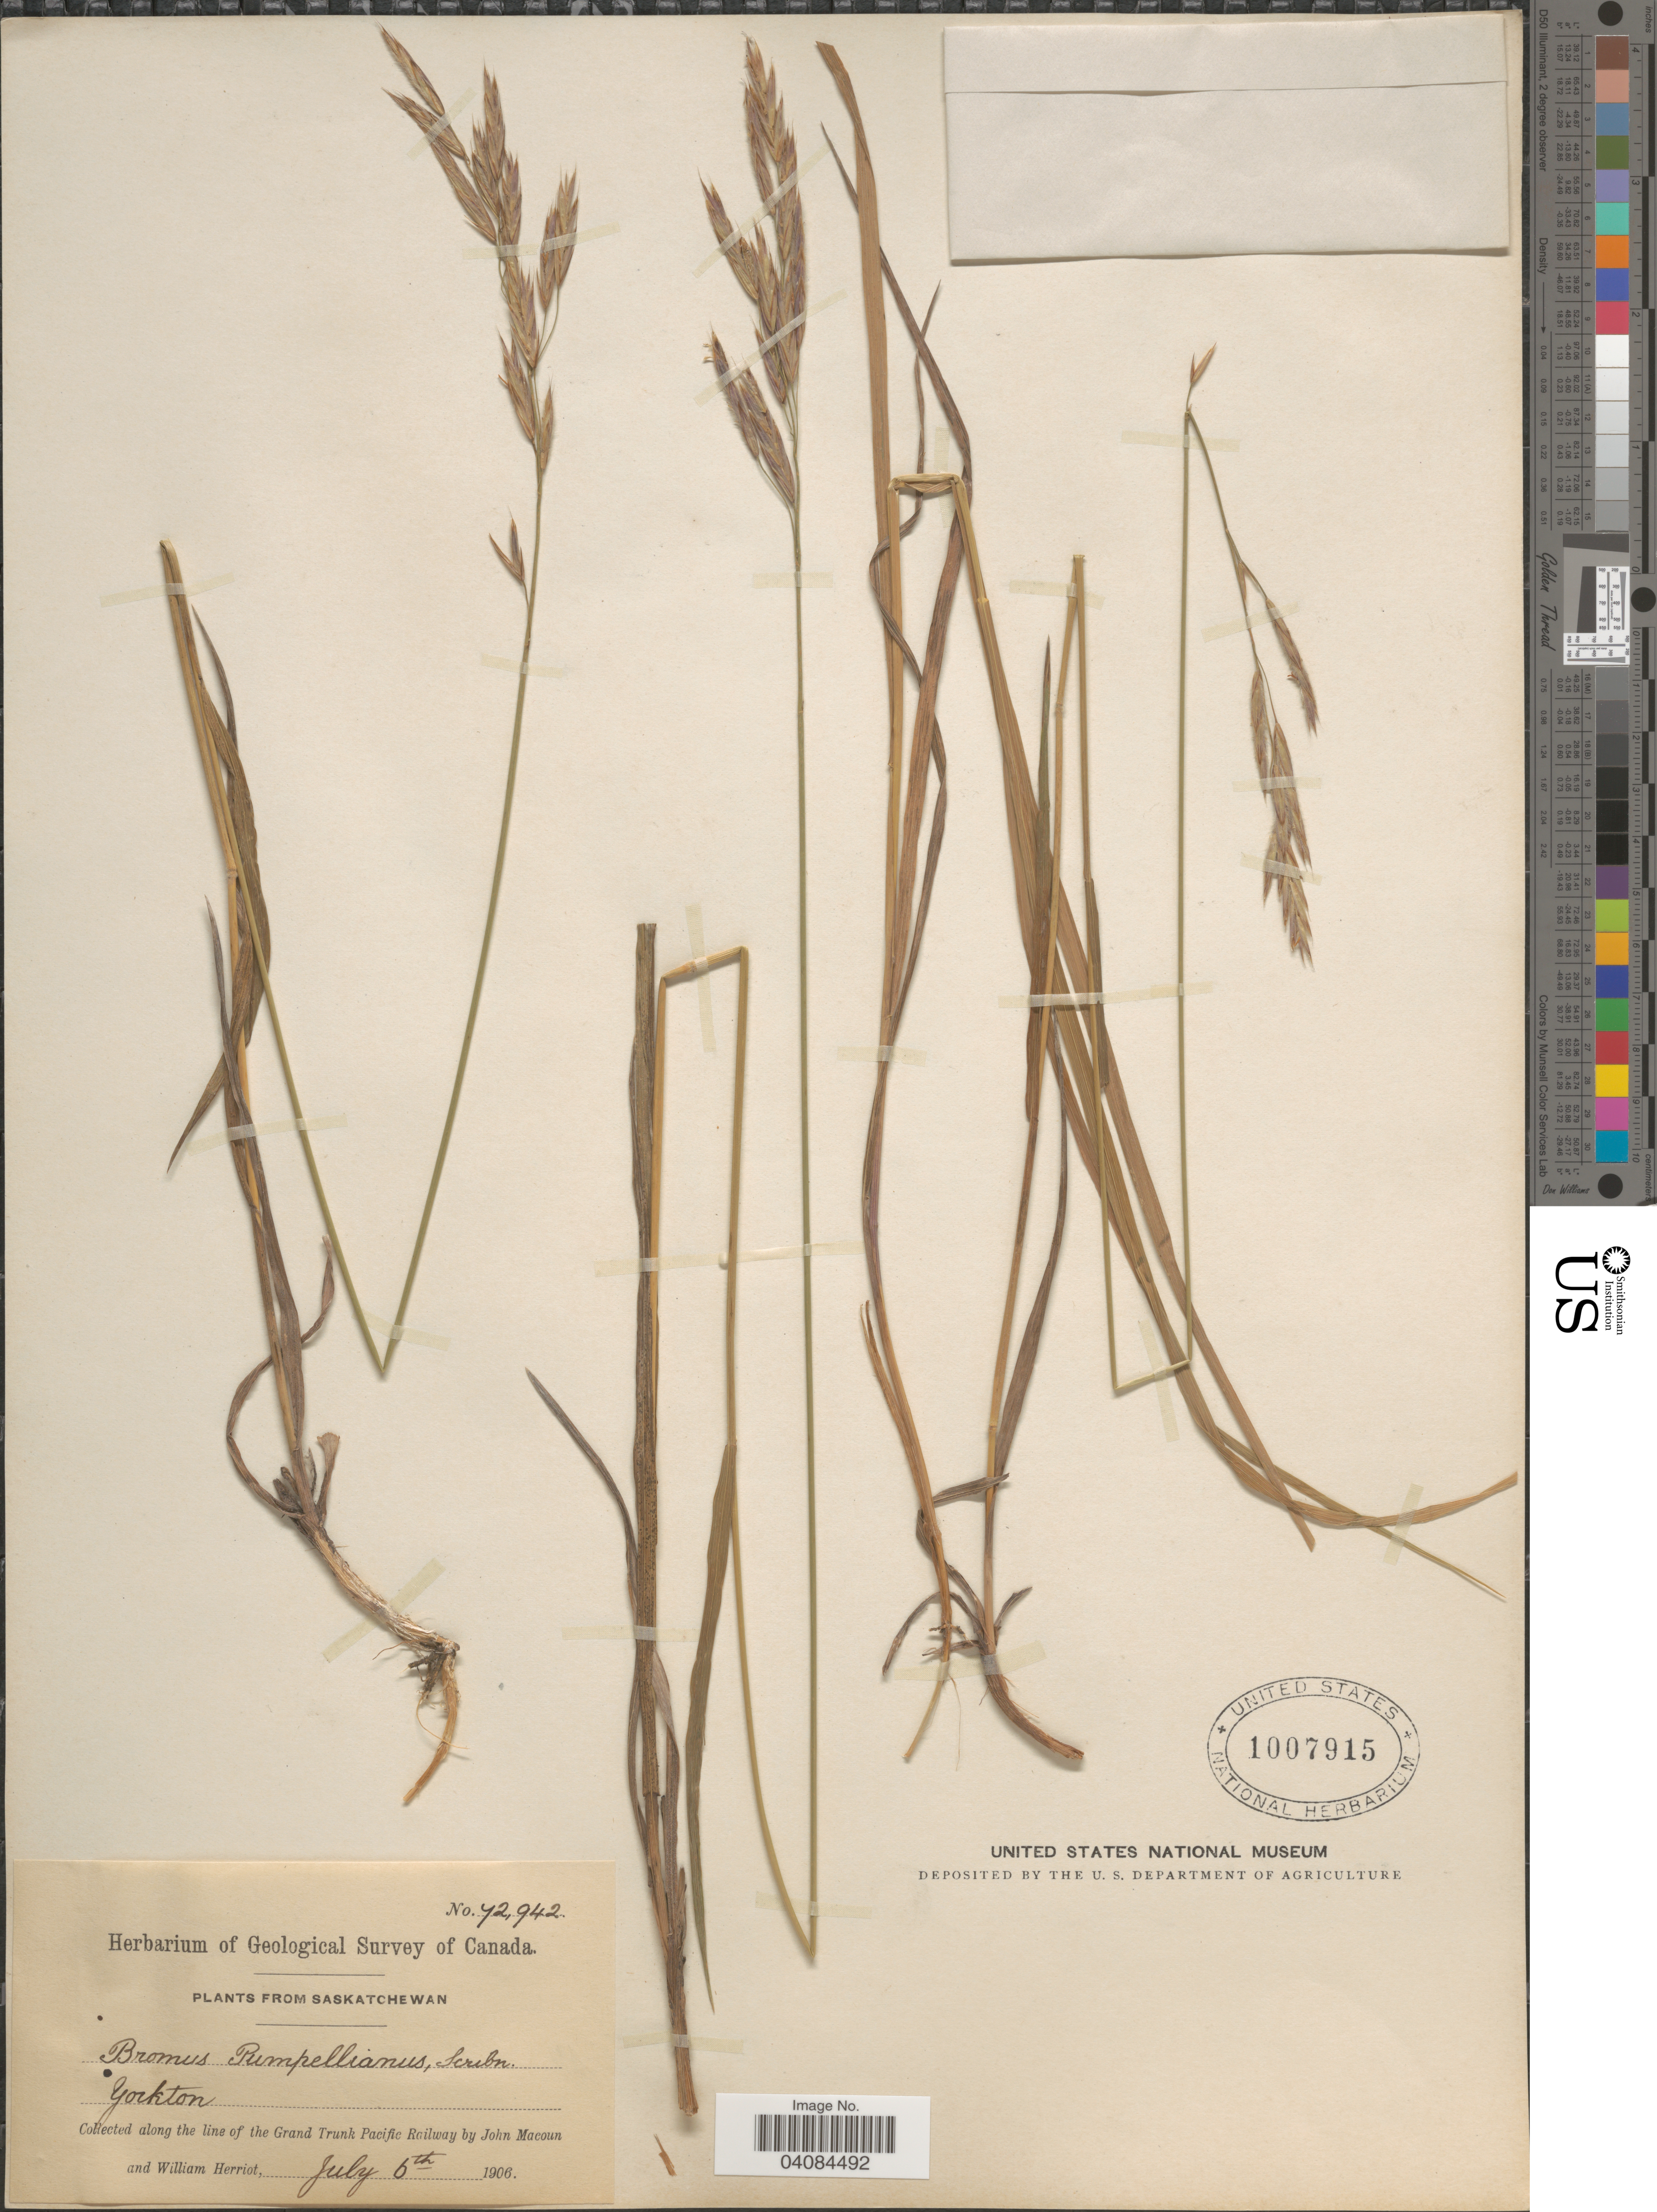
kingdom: Plantae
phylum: Tracheophyta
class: Liliopsida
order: Poales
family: Poaceae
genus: Bromus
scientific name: Bromus pumpellianus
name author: Scribn.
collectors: J. Macoun & W. Herriot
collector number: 72942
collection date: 1906-07-06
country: Canada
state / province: Saskatchewan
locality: Geological Survey of Canada. Yorkton. Along the line of the Grand Trunk Pacific Railway.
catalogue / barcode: US 1007915